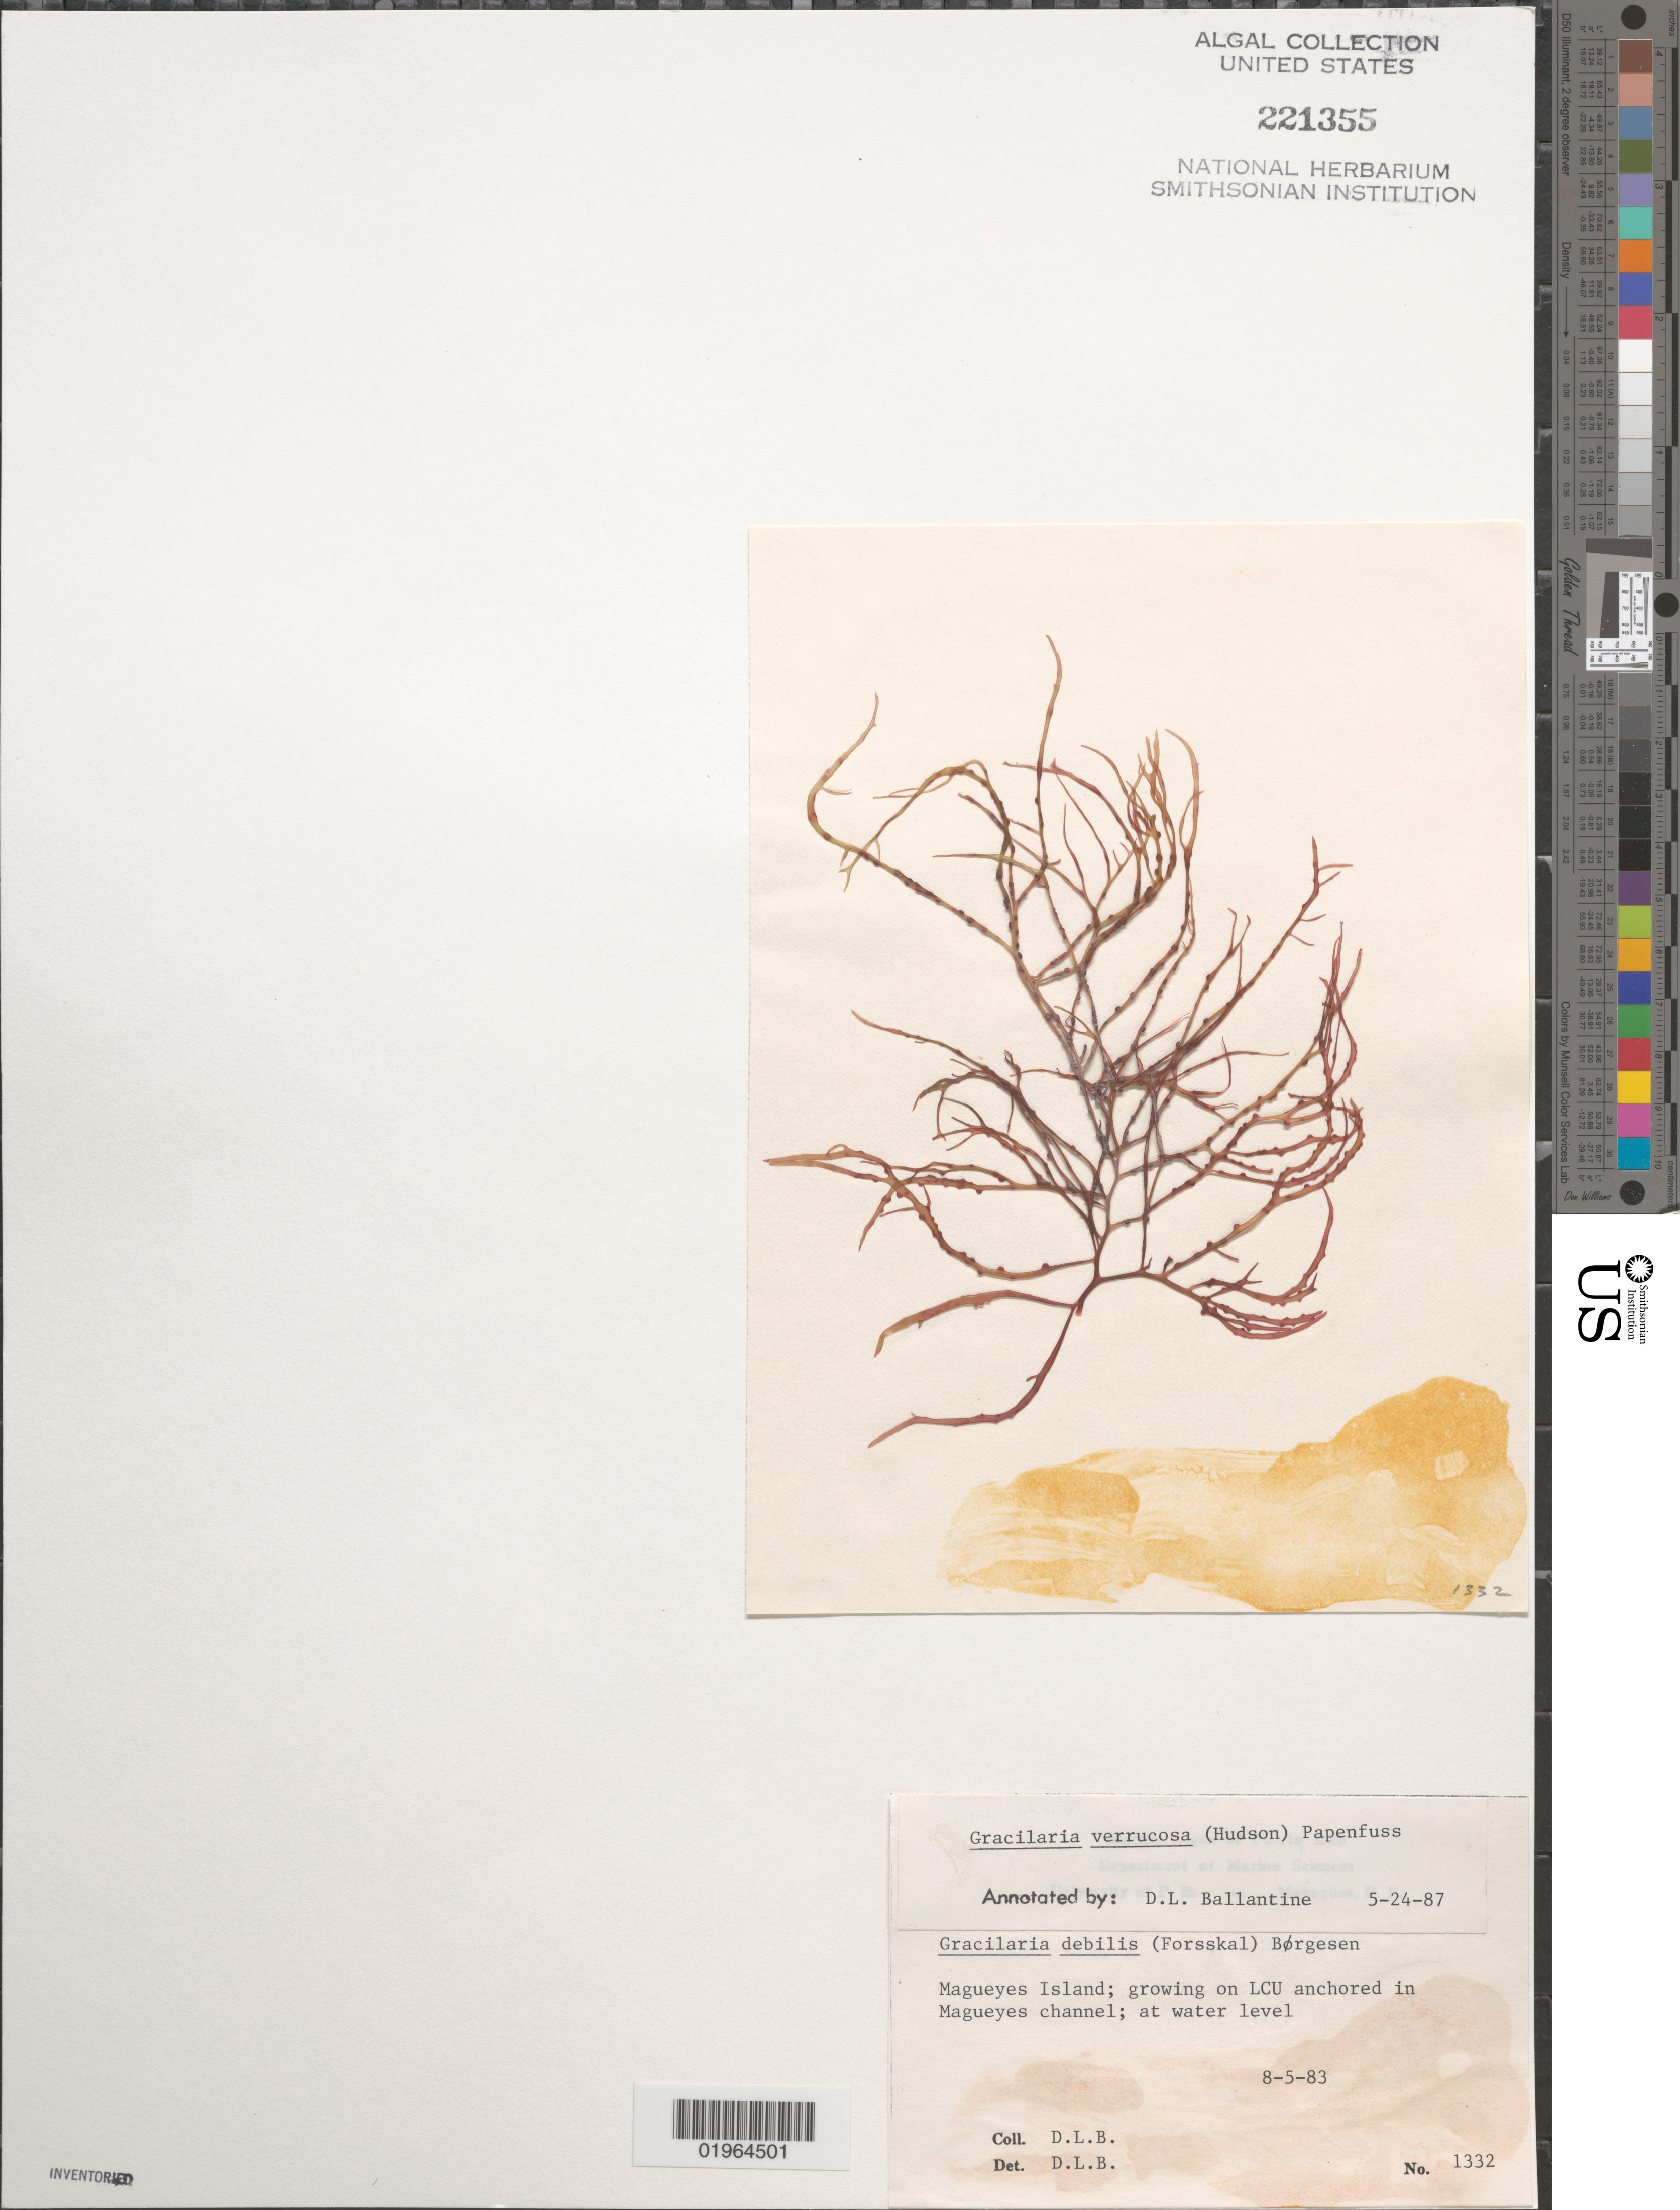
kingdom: Plantae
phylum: Rhodophyta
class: Florideophyceae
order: Gracilariales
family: Gracilariaceae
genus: Gracilariopsis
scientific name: Gracilariopsis longissima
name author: (S.G. Gmel.) Steentoft et al.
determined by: Ballantine, D. L.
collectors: D.L. Ballantine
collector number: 1332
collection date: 1983-08-05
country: Puerto Rico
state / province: Lajas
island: Magueyes Island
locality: Growing on LCU anchored in Magueyes channel; at water level.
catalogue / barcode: US 221355